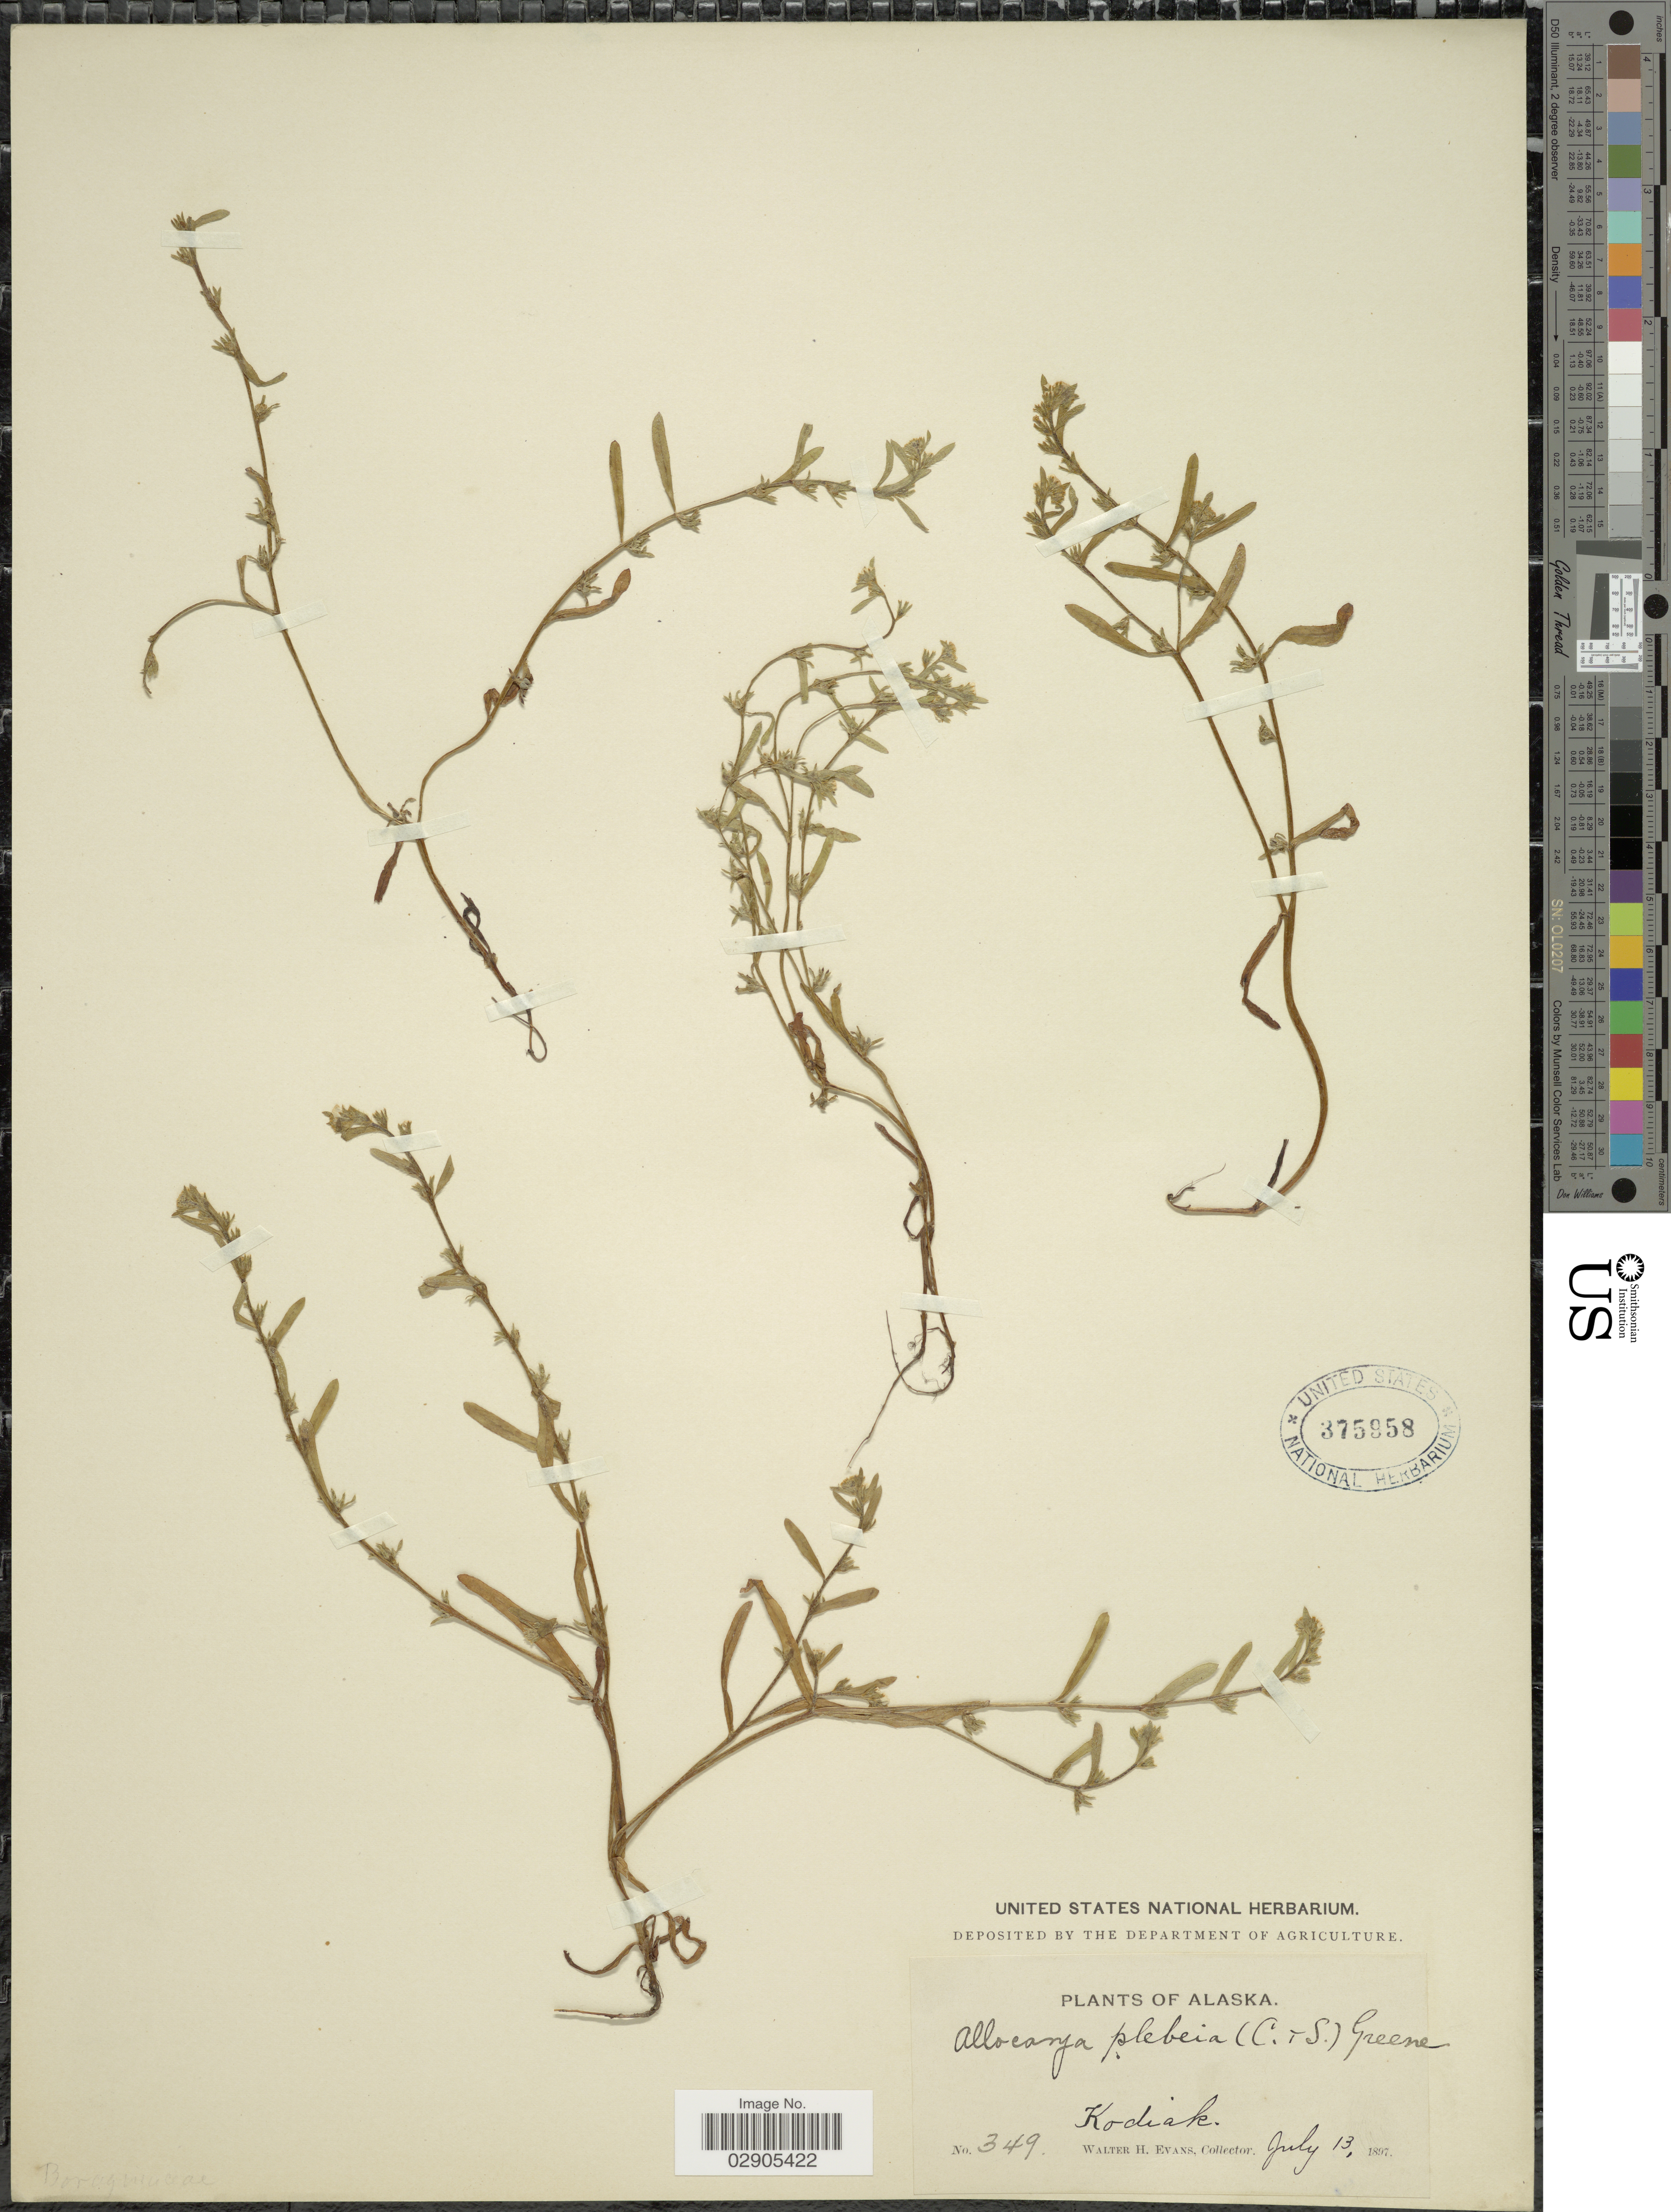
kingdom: Plantae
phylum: Tracheophyta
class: Magnoliopsida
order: Boraginales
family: Boraginaceae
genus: Allocarya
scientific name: Allocarya plebeia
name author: (Cham.) Greene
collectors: W. H. Evans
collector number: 349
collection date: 1897-07-13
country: United States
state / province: Alaska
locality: Kodiak.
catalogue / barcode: US 375958